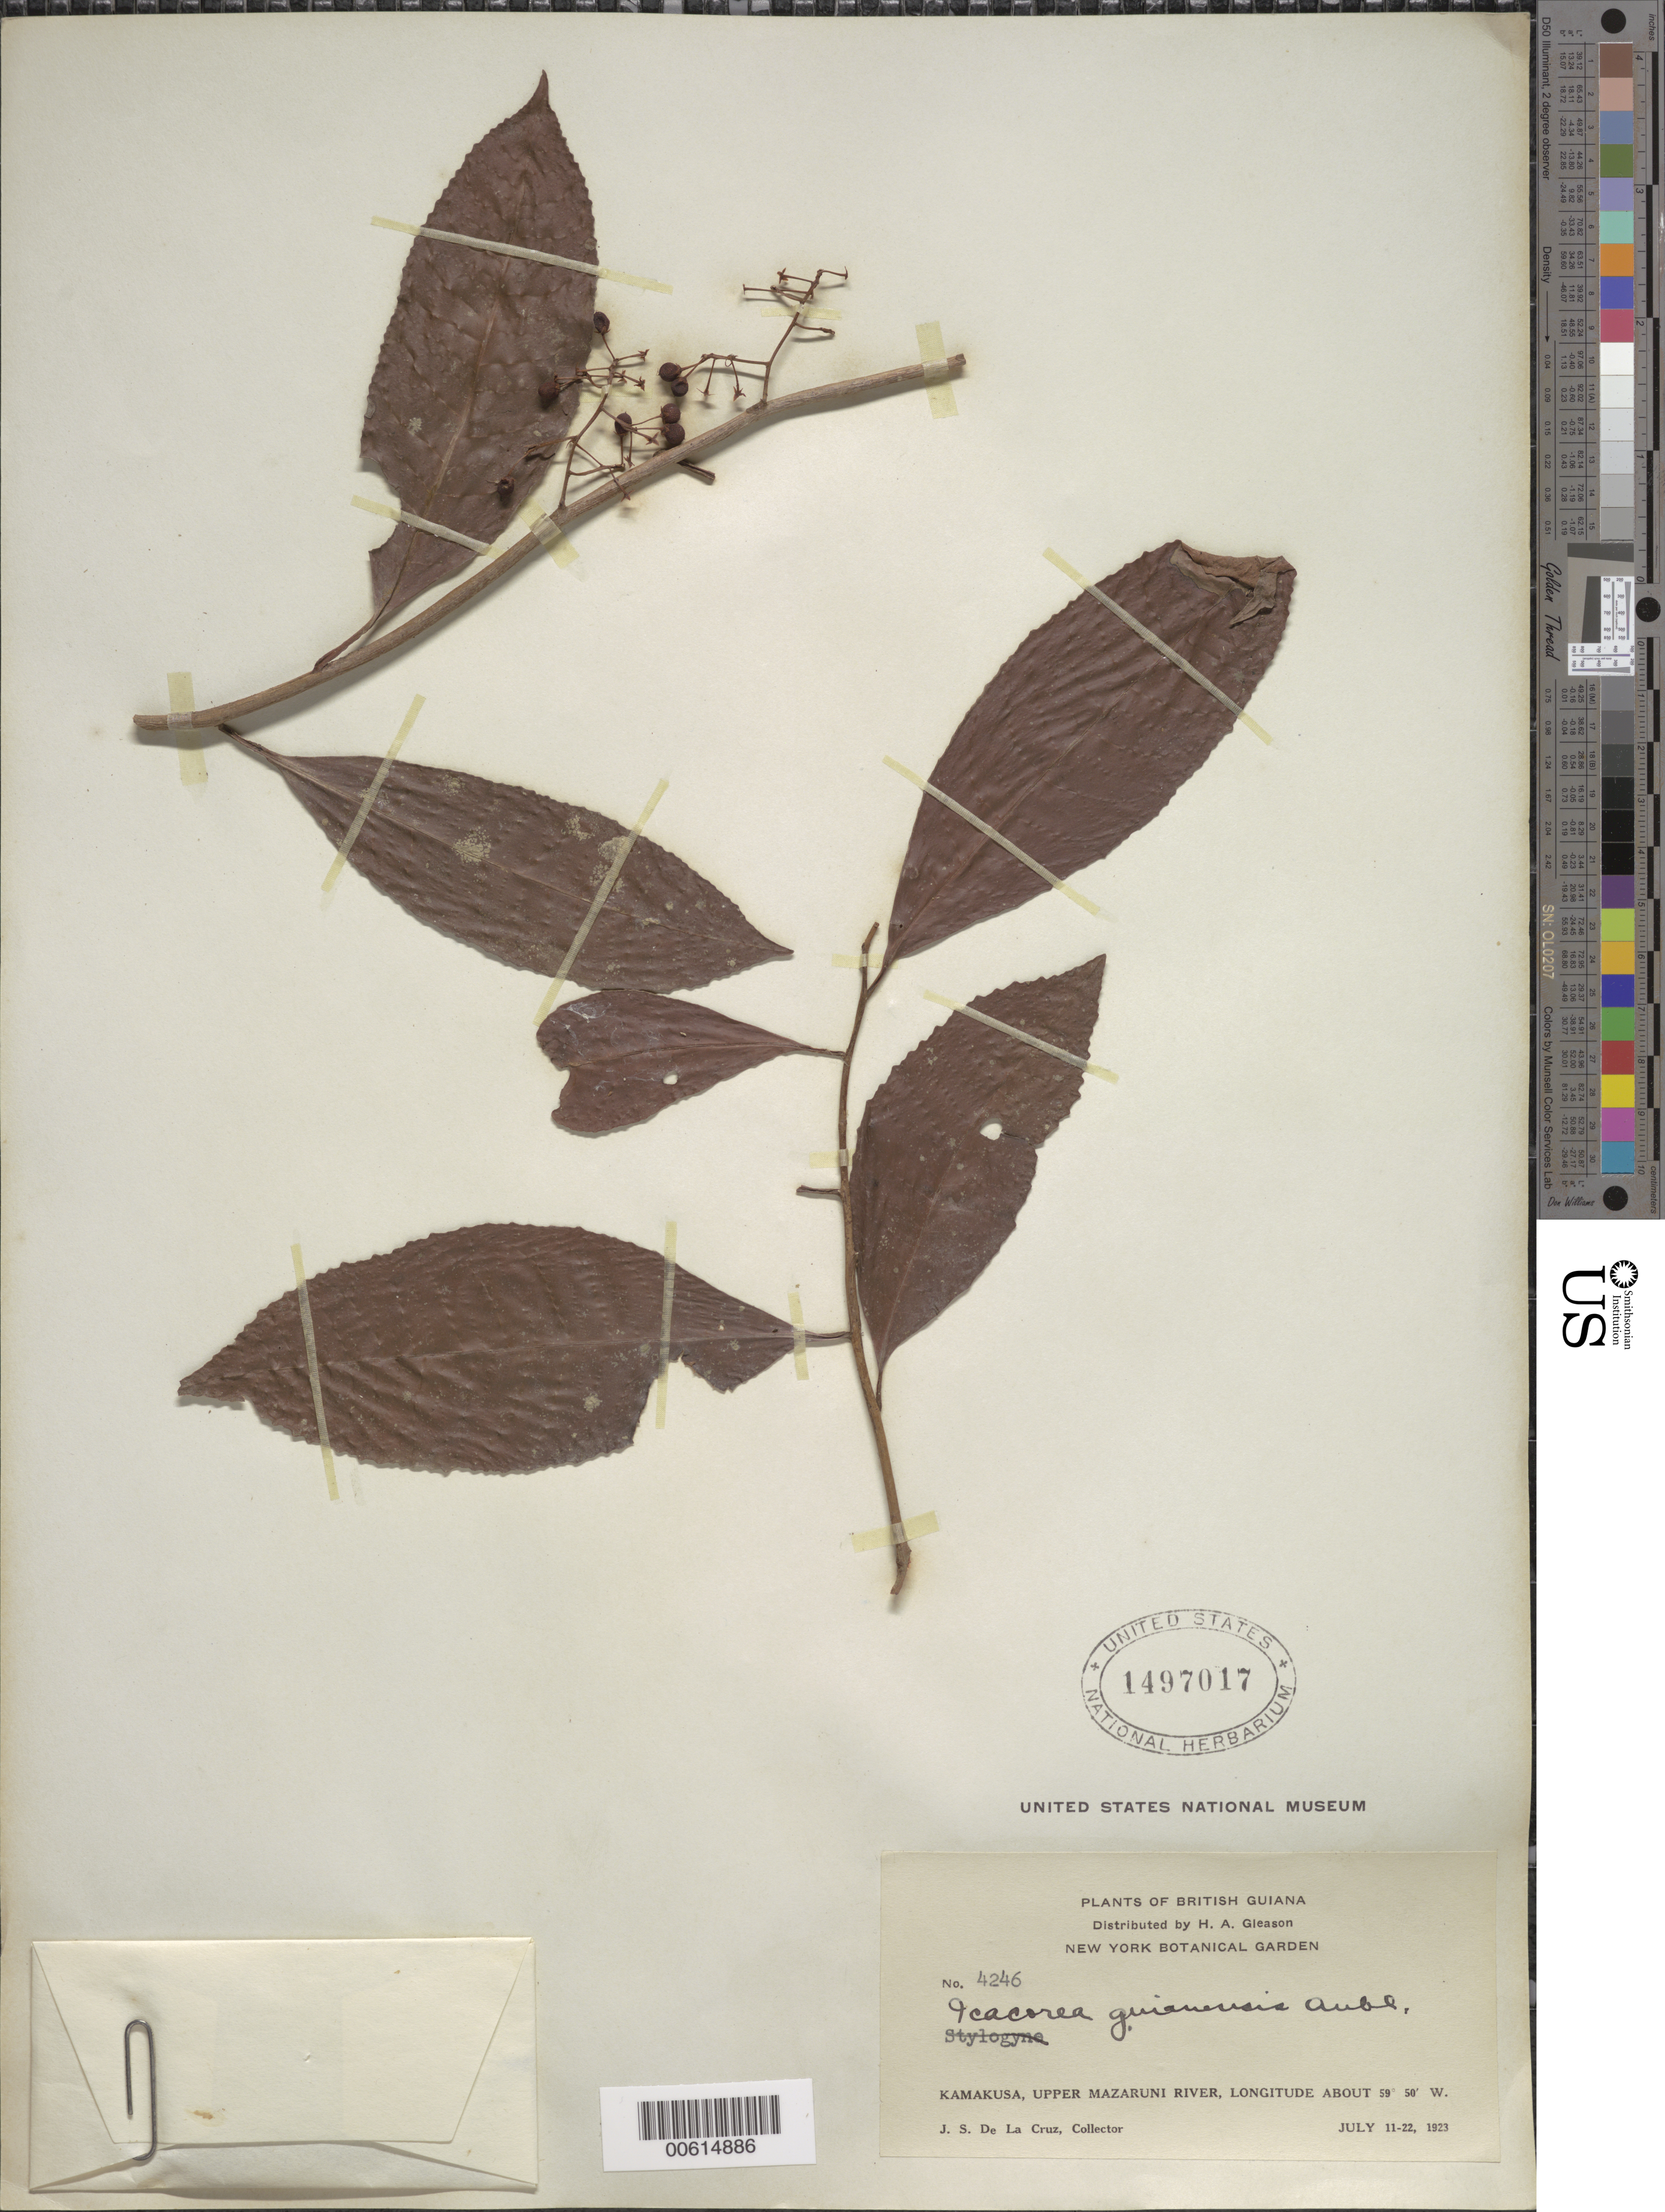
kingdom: Plantae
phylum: Tracheophyta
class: Magnoliopsida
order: Ericales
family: Primulaceae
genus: Ardisia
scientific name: Ardisia guianensis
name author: (Aubl.) Mez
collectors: J. S. de la Cruz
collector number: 4246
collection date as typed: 11-Jul-23 to 22-Jul-23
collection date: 1923-07-11/1923-07-22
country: Guyana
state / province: Cuyuni-Mazaruni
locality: Kamakusa, Upper Mazaruni R.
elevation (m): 100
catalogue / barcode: US 1497017